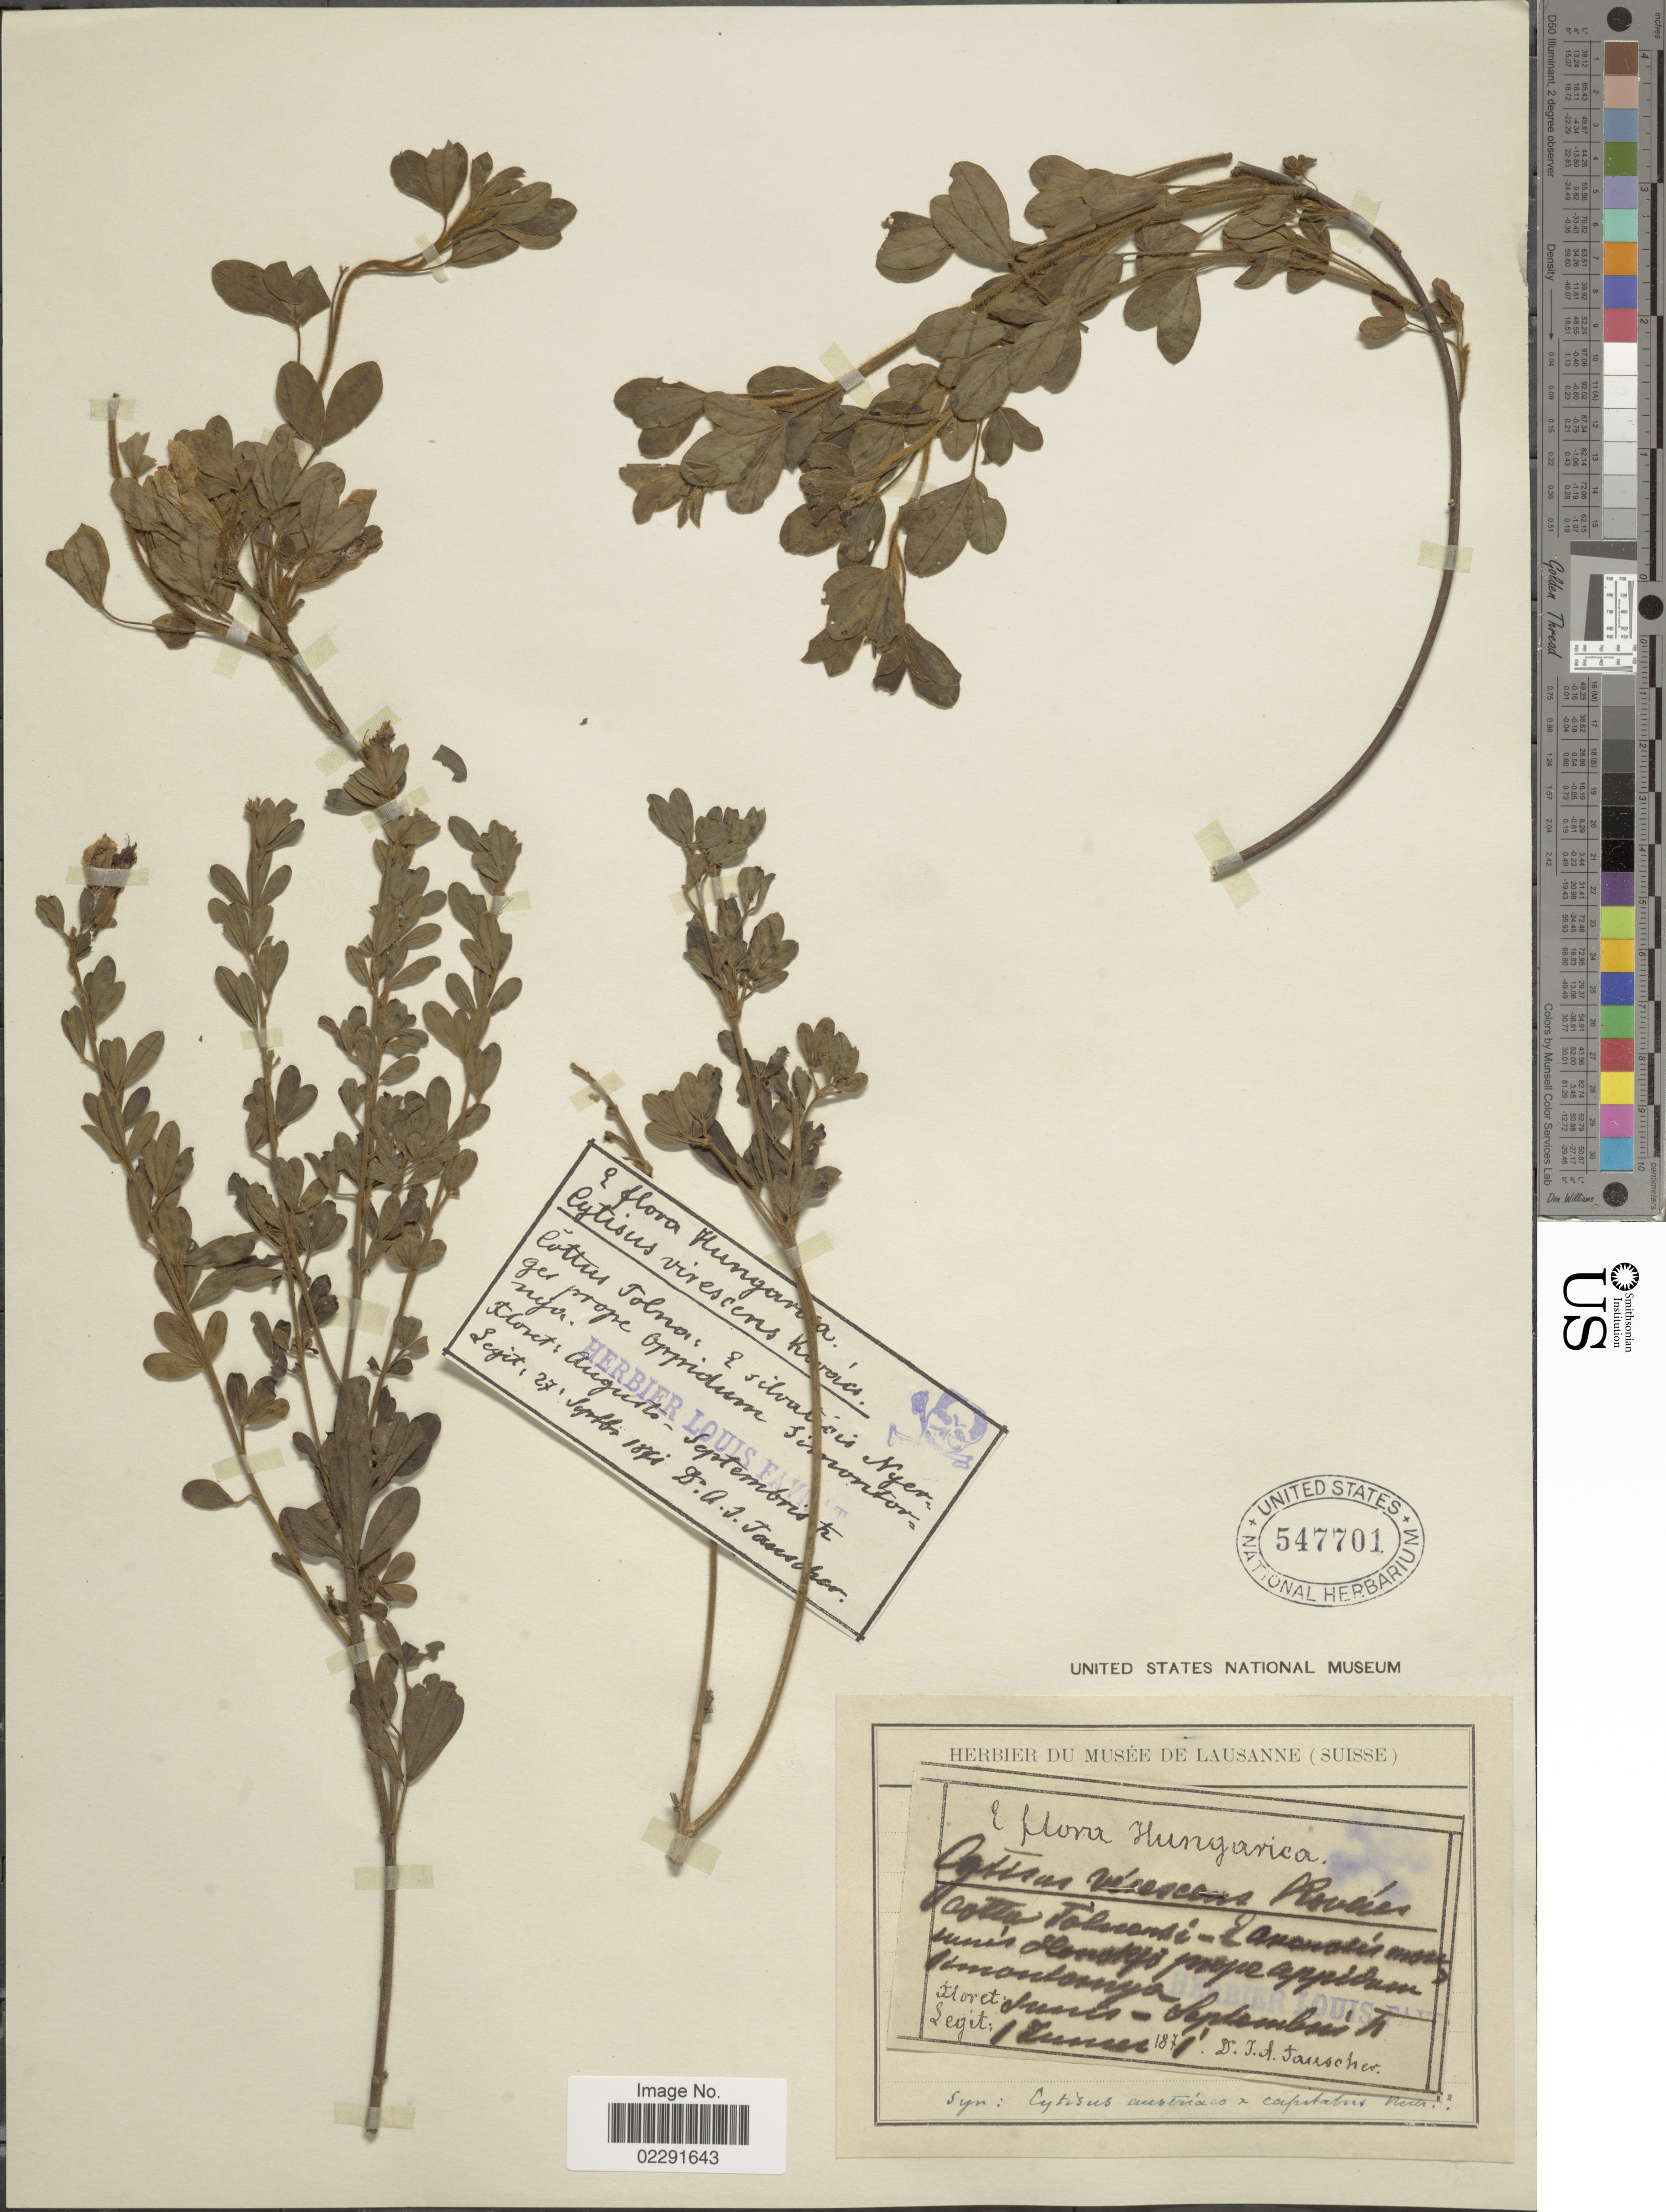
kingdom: Plantae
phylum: Tracheophyta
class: Magnoliopsida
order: Fabales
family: Fabaceae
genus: Cytisus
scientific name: Cytisus virescens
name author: Wohlf.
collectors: D. Tauscher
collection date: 1871-09-27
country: Hungary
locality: Hungarica, Cottus Tolna, e silvaticis Nyer ger prope oppidum simonsor nejor. [interpreted]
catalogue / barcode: US 547701